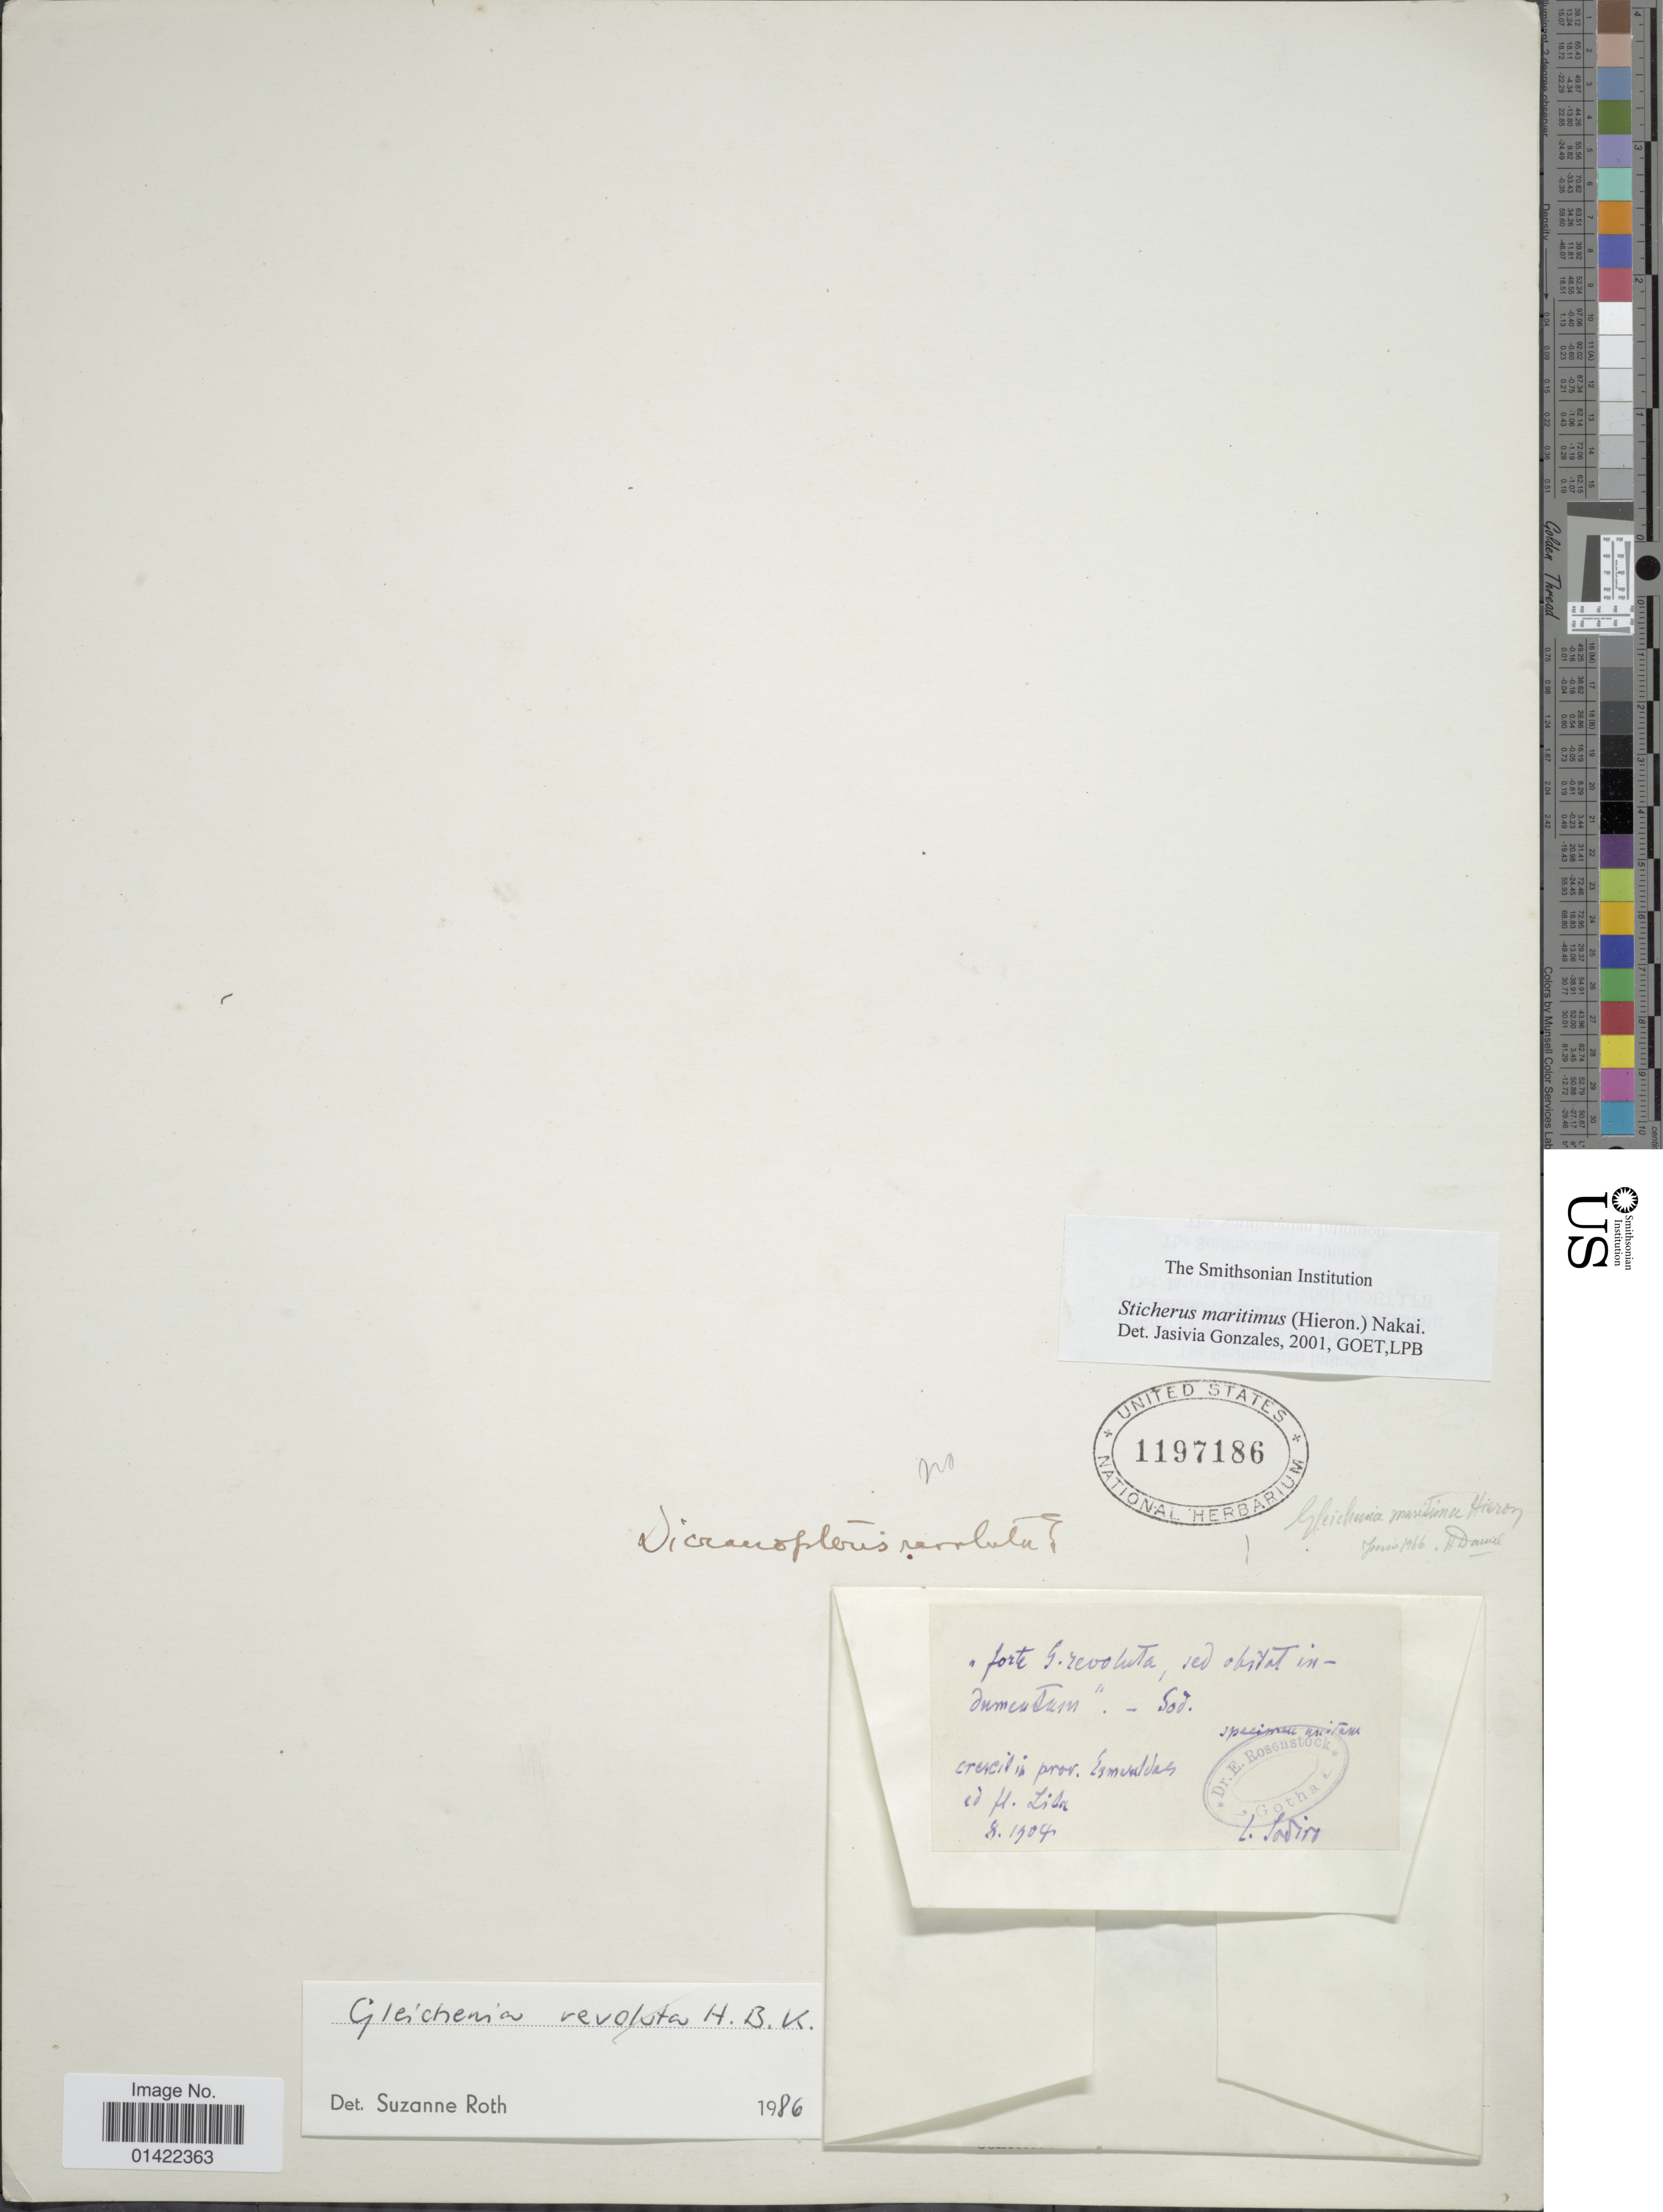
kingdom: Plantae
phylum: Tracheophyta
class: Polypodiopsida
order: Gleicheniales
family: Gleicheniaceae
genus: Sticherus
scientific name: Sticherus maritimus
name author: (Hieron.) Nakai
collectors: L. Sodiro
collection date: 1904-08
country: Ecuador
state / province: Esmeraldas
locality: Ad fl. Lita [interpreted]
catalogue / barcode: US 1197186